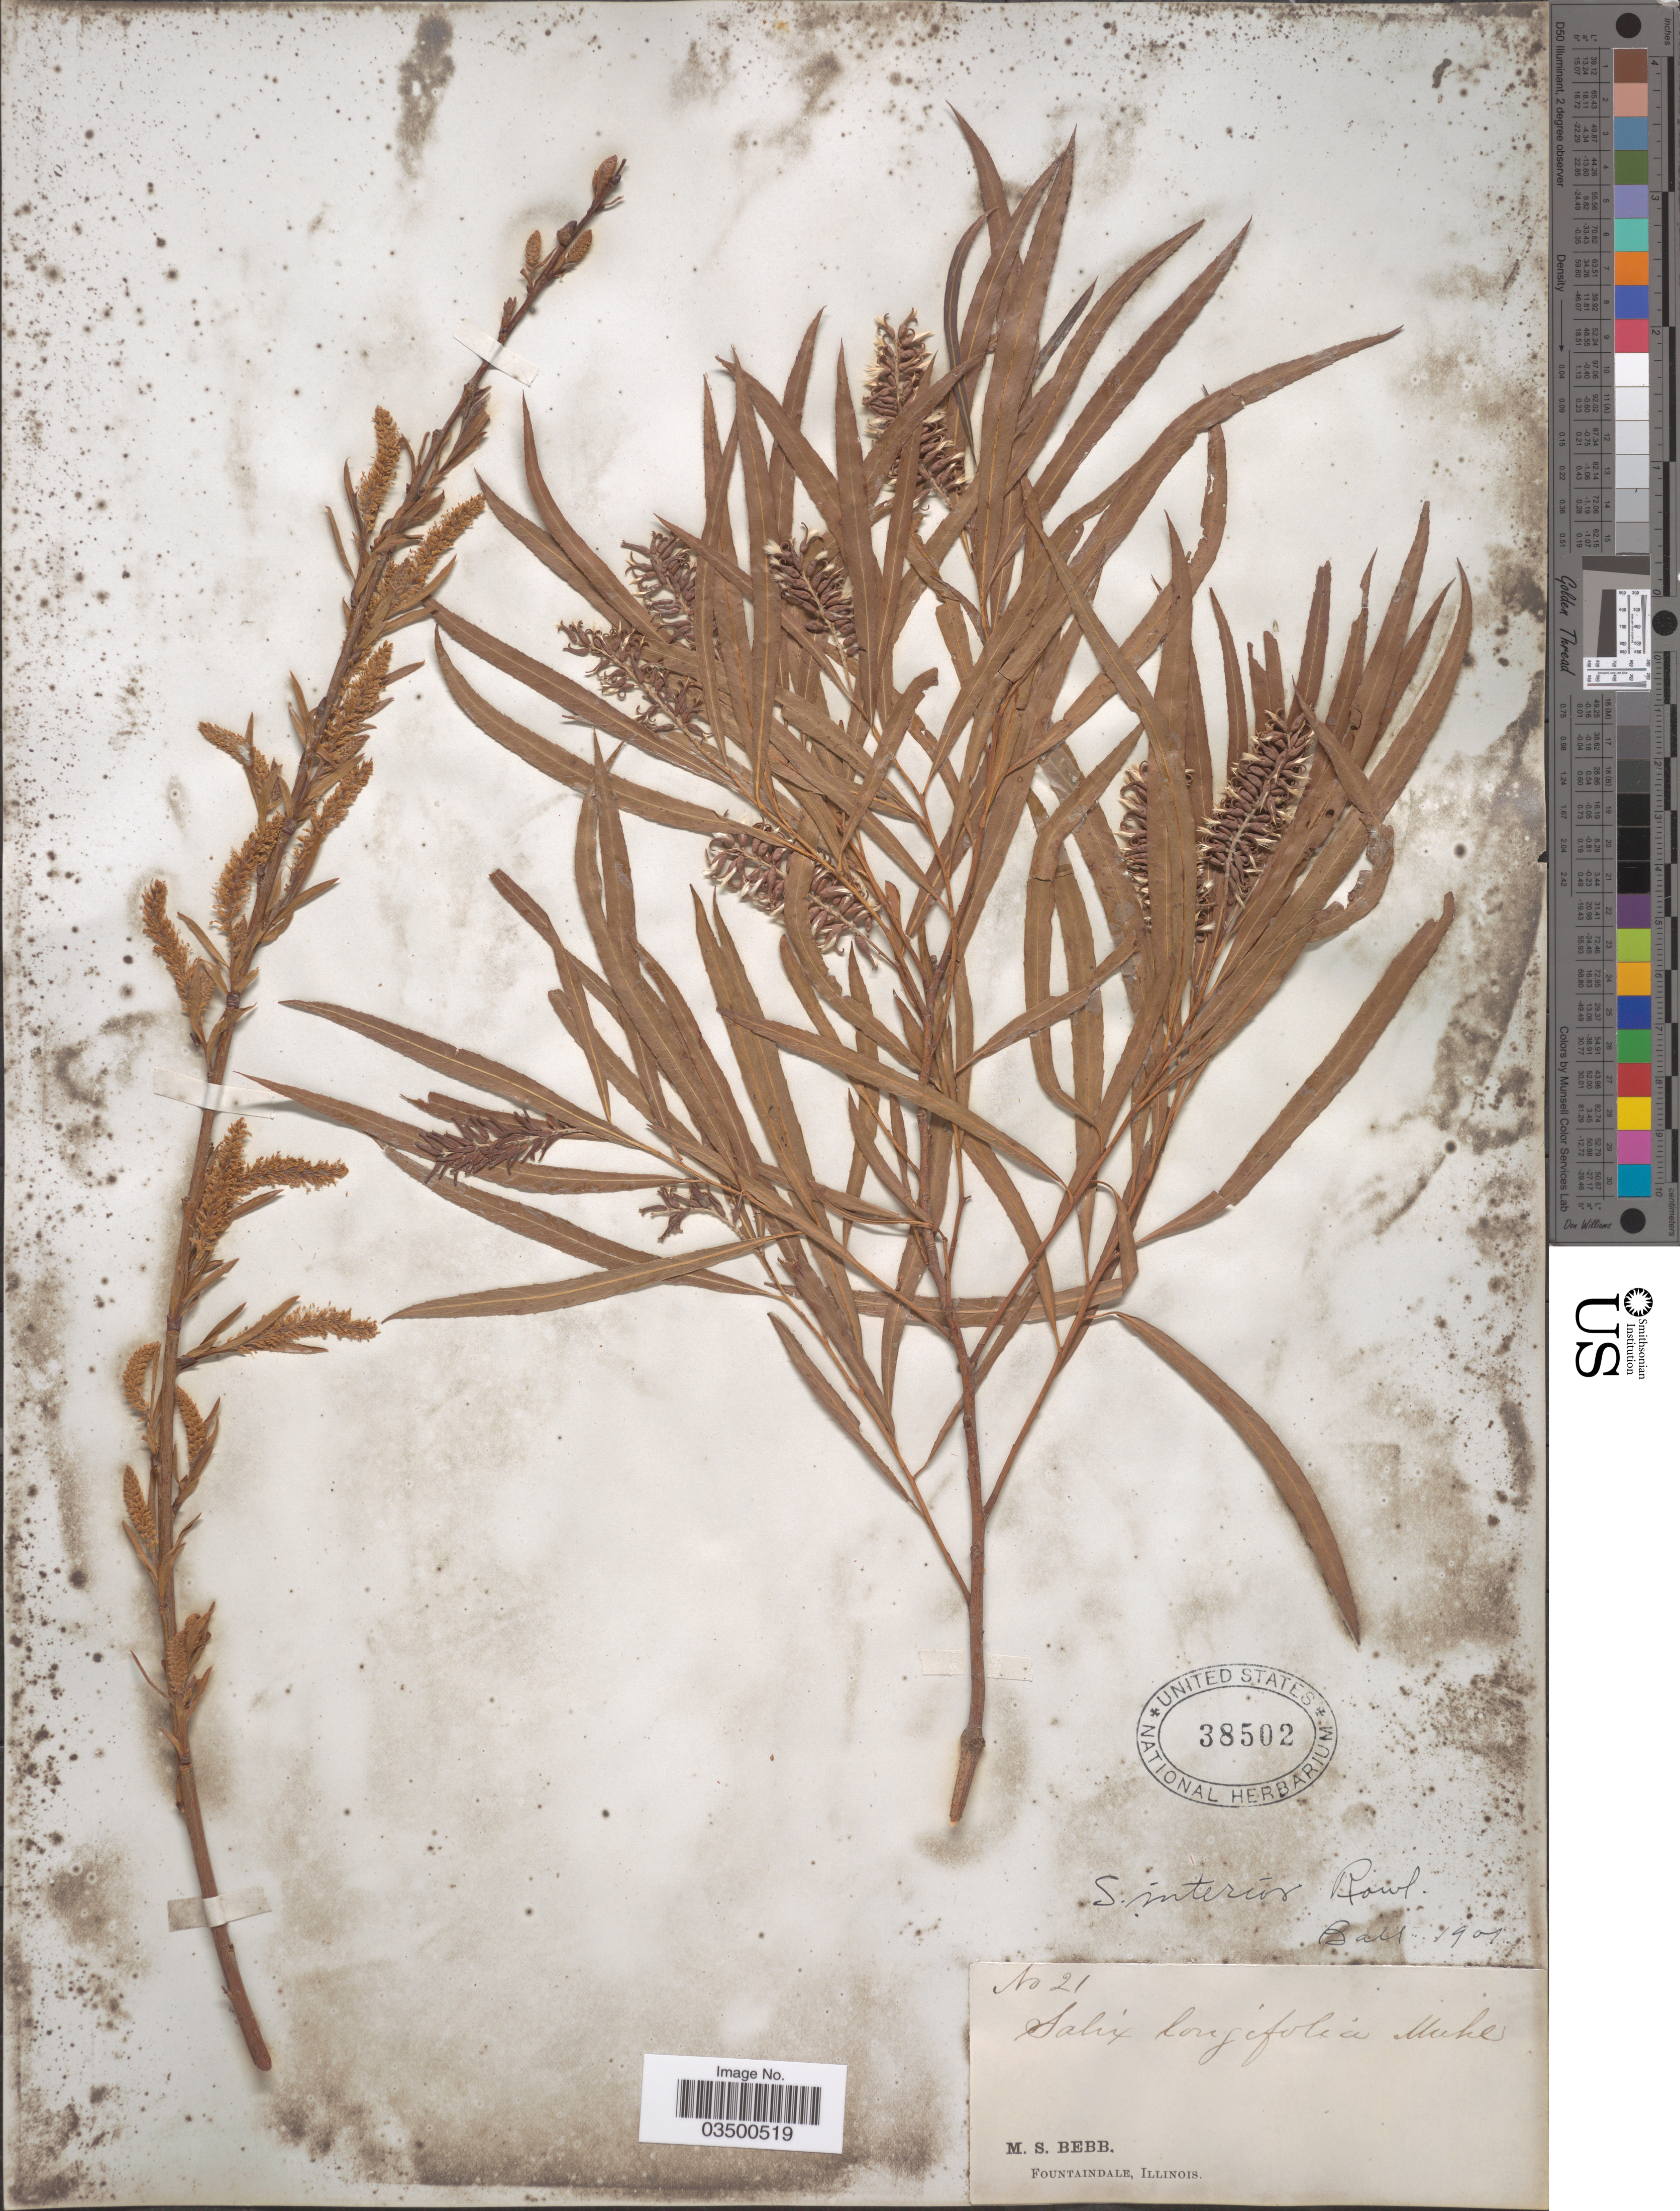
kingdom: Plantae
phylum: Tracheophyta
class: Magnoliopsida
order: Malpighiales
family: Salicaceae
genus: Salix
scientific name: Salix interior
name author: Rowlee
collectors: M. Bebb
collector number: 21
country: United States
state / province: Illinois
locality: Fountaindale.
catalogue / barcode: US 38502